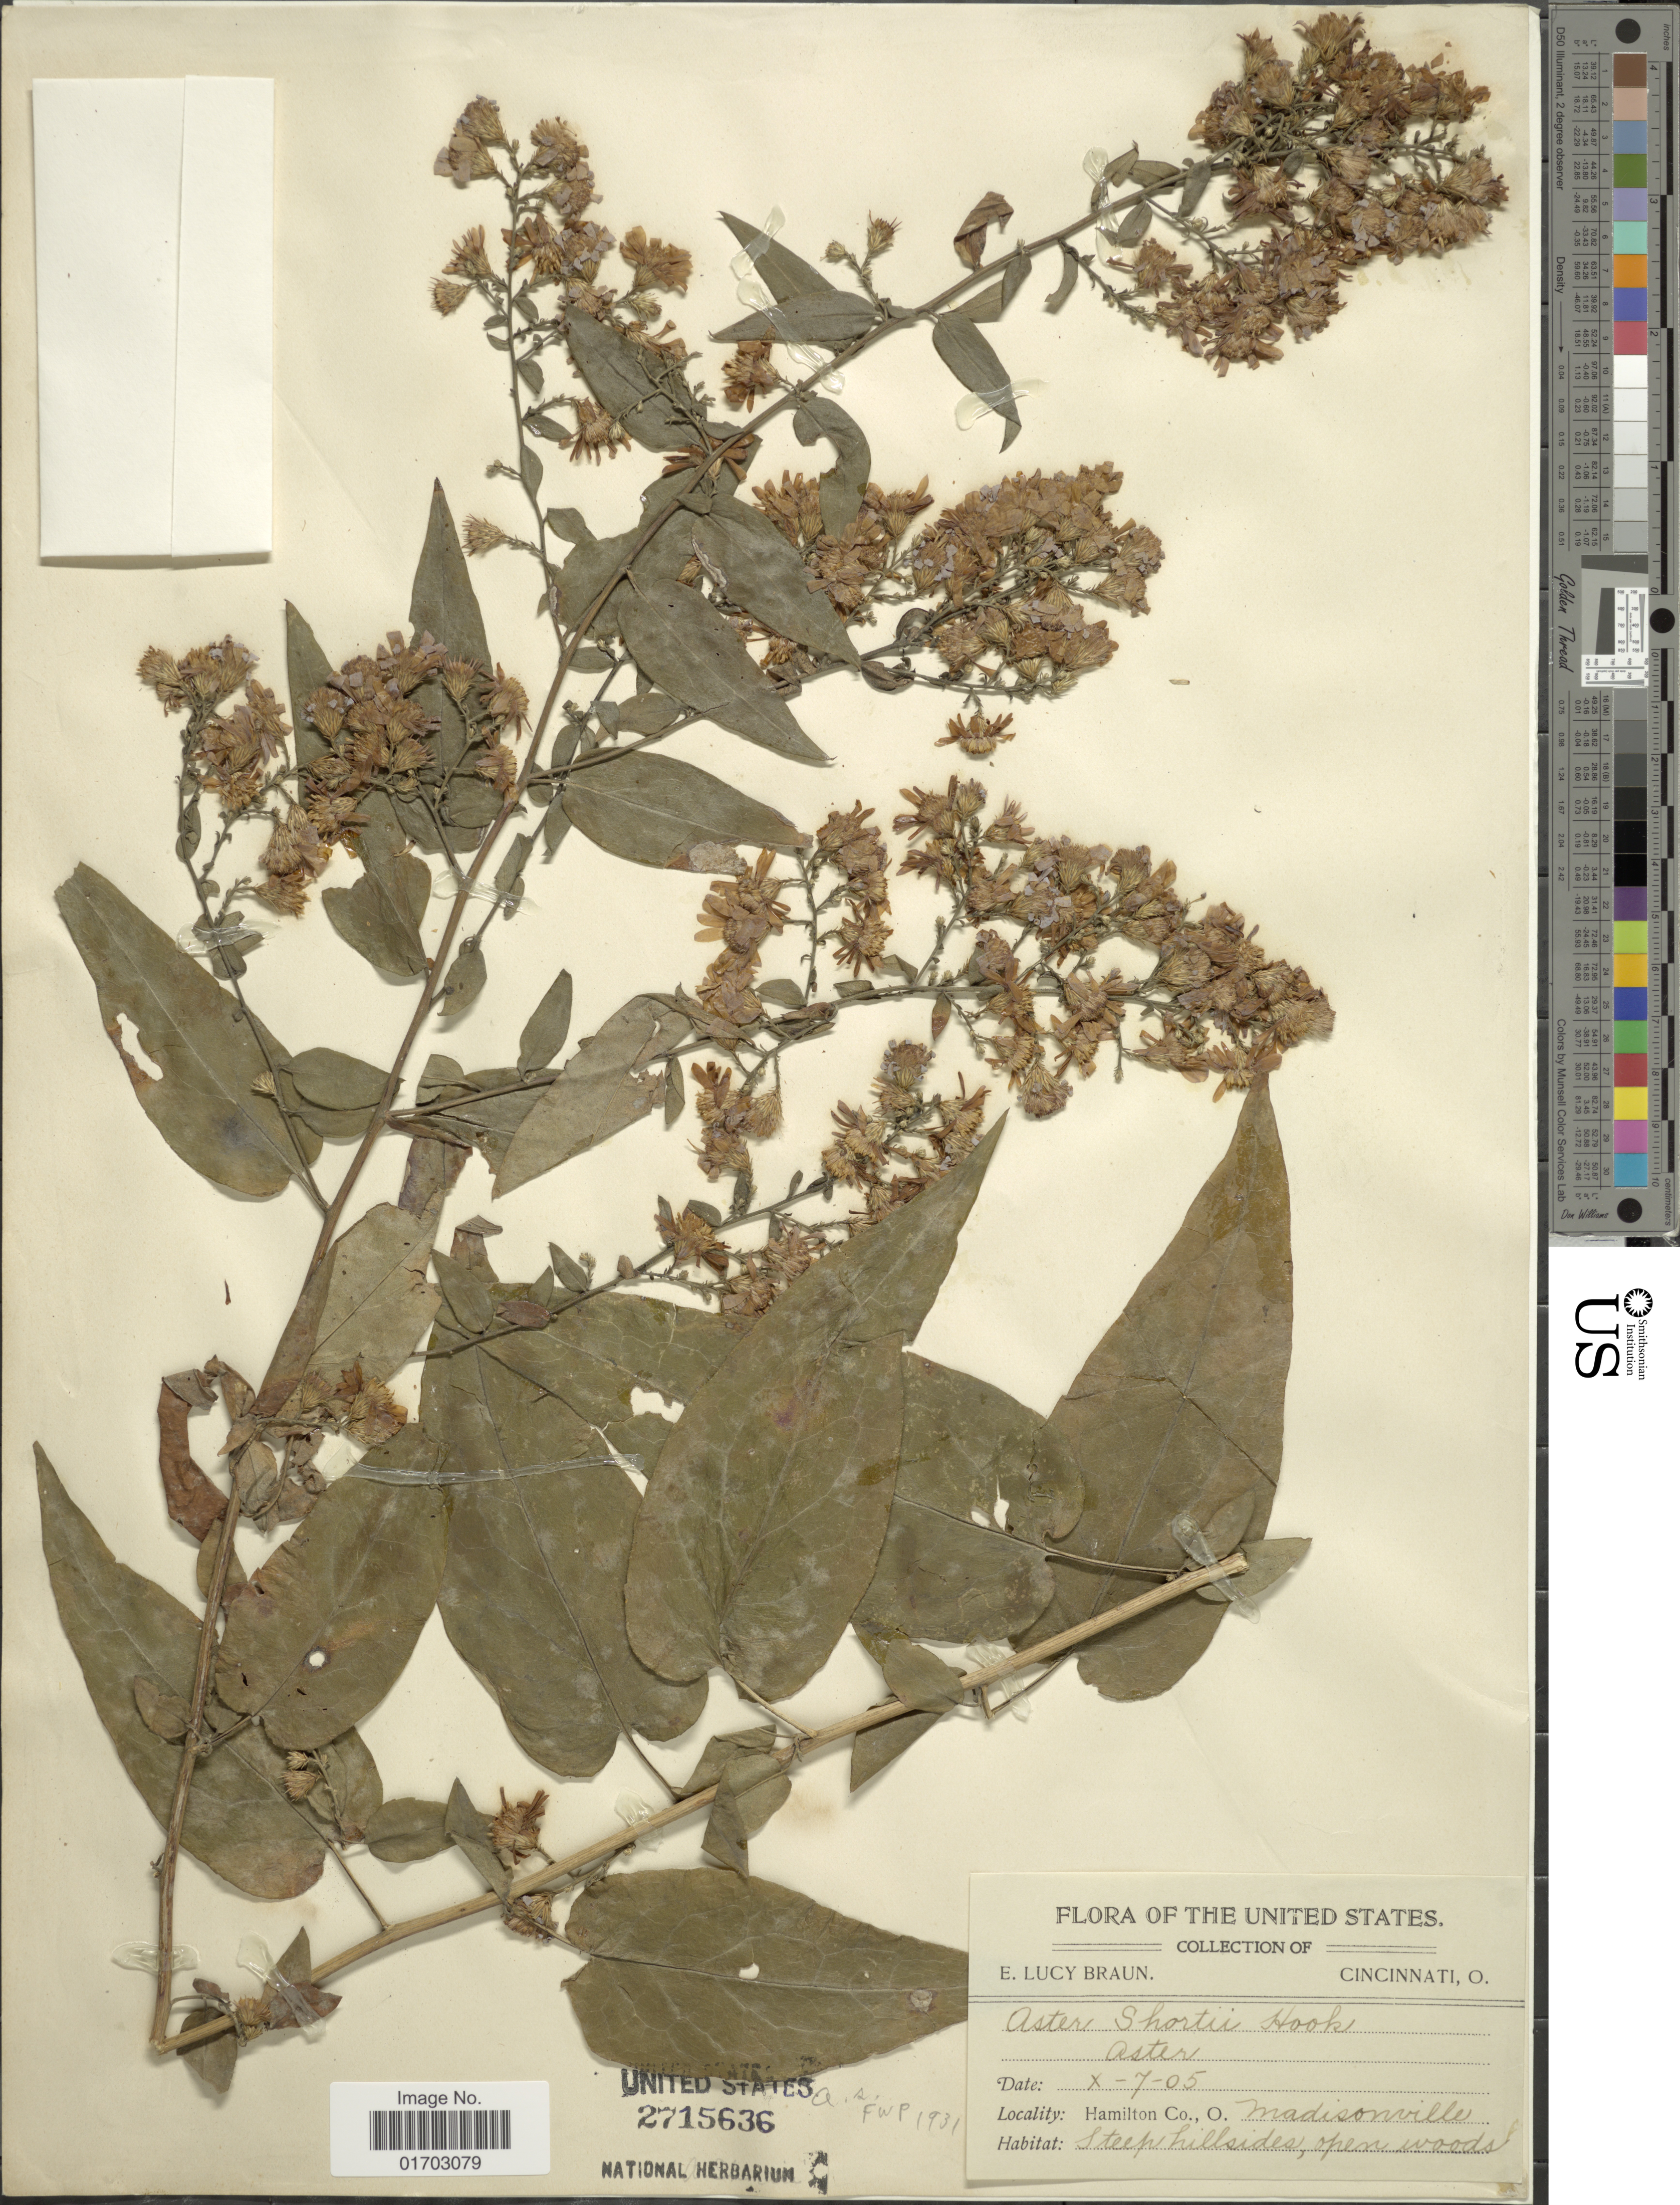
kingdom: Plantae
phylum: Tracheophyta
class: Magnoliopsida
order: Asterales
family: Asteraceae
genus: Symphyotrichum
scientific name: Symphyotrichum shortii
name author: (Lindl.) G.L. Nesom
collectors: E. L. Braun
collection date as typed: Transcribed d/m/y: 7/10/5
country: United States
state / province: Ohio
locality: The United States, Cincinnati, Hamilton Co., Madisonville.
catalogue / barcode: US 2715636